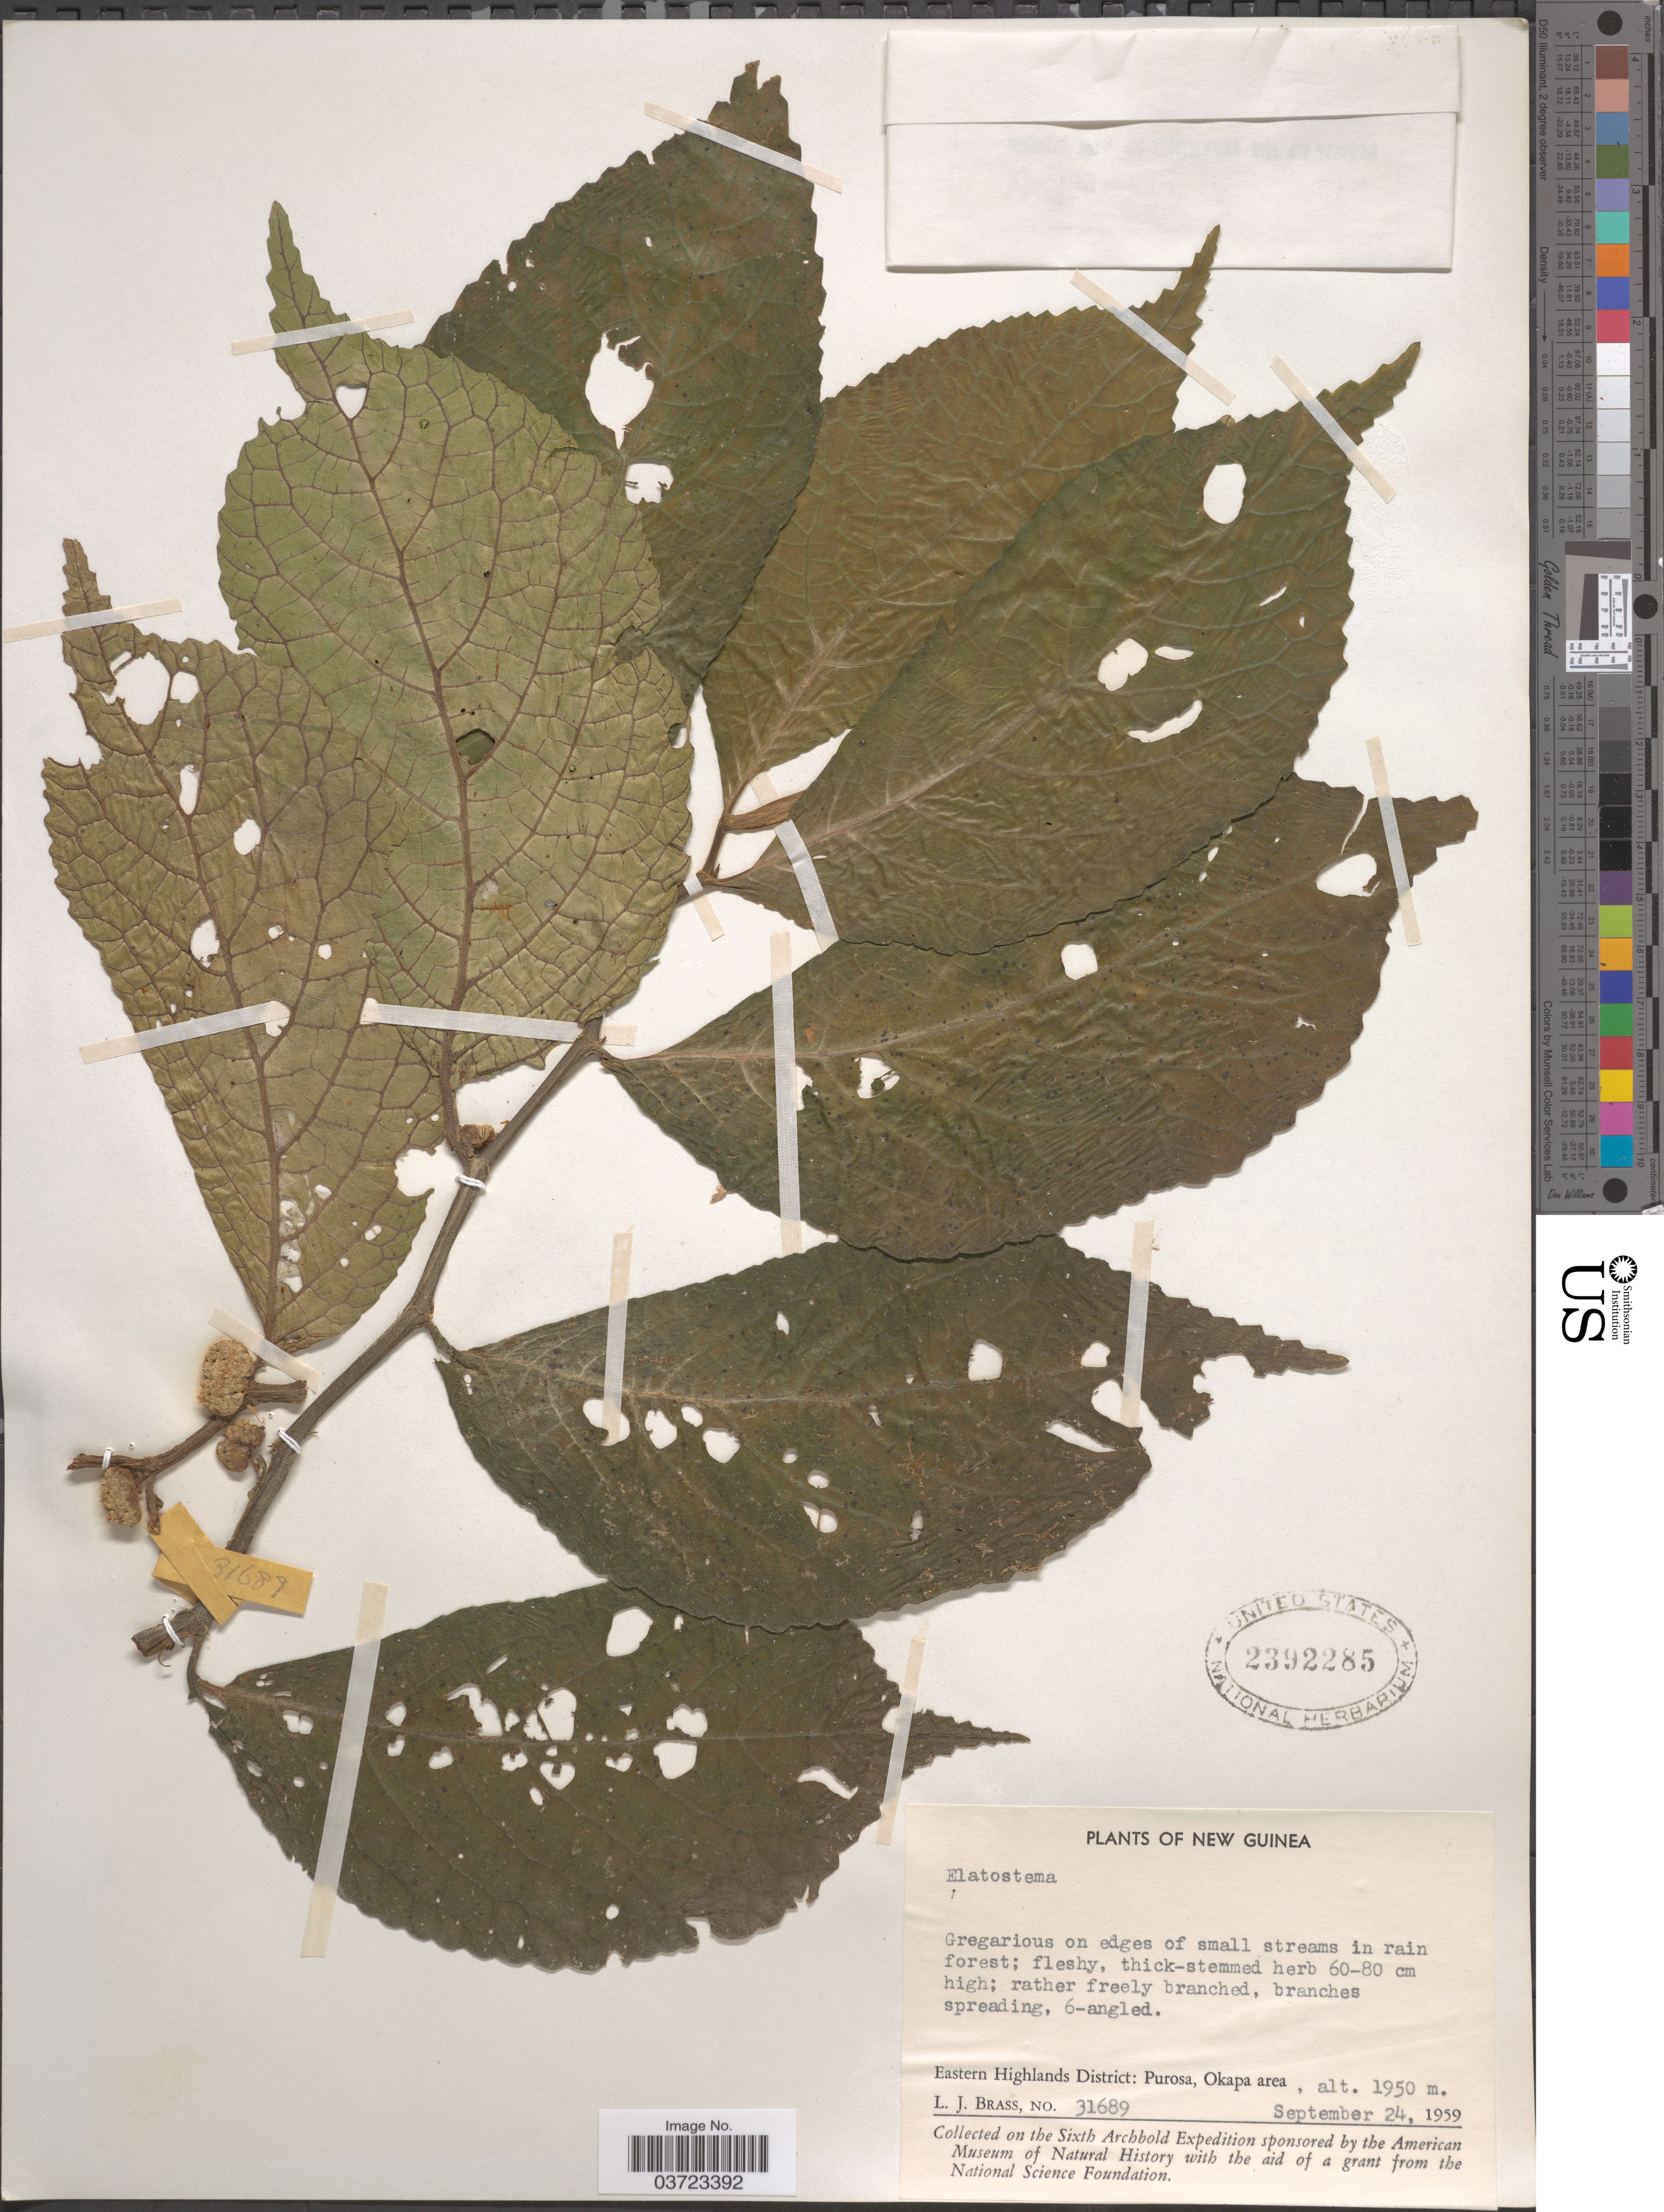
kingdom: Plantae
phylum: Tracheophyta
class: Magnoliopsida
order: Rosales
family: Urticaceae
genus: Elatostema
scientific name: Elatostema sp.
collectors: L. J. Brass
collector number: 31689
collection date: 1959-09-24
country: Papua New Guinea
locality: New Guinea. Eastern Highlands District: Purosa, Okapa area.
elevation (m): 1950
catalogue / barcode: US 2392285